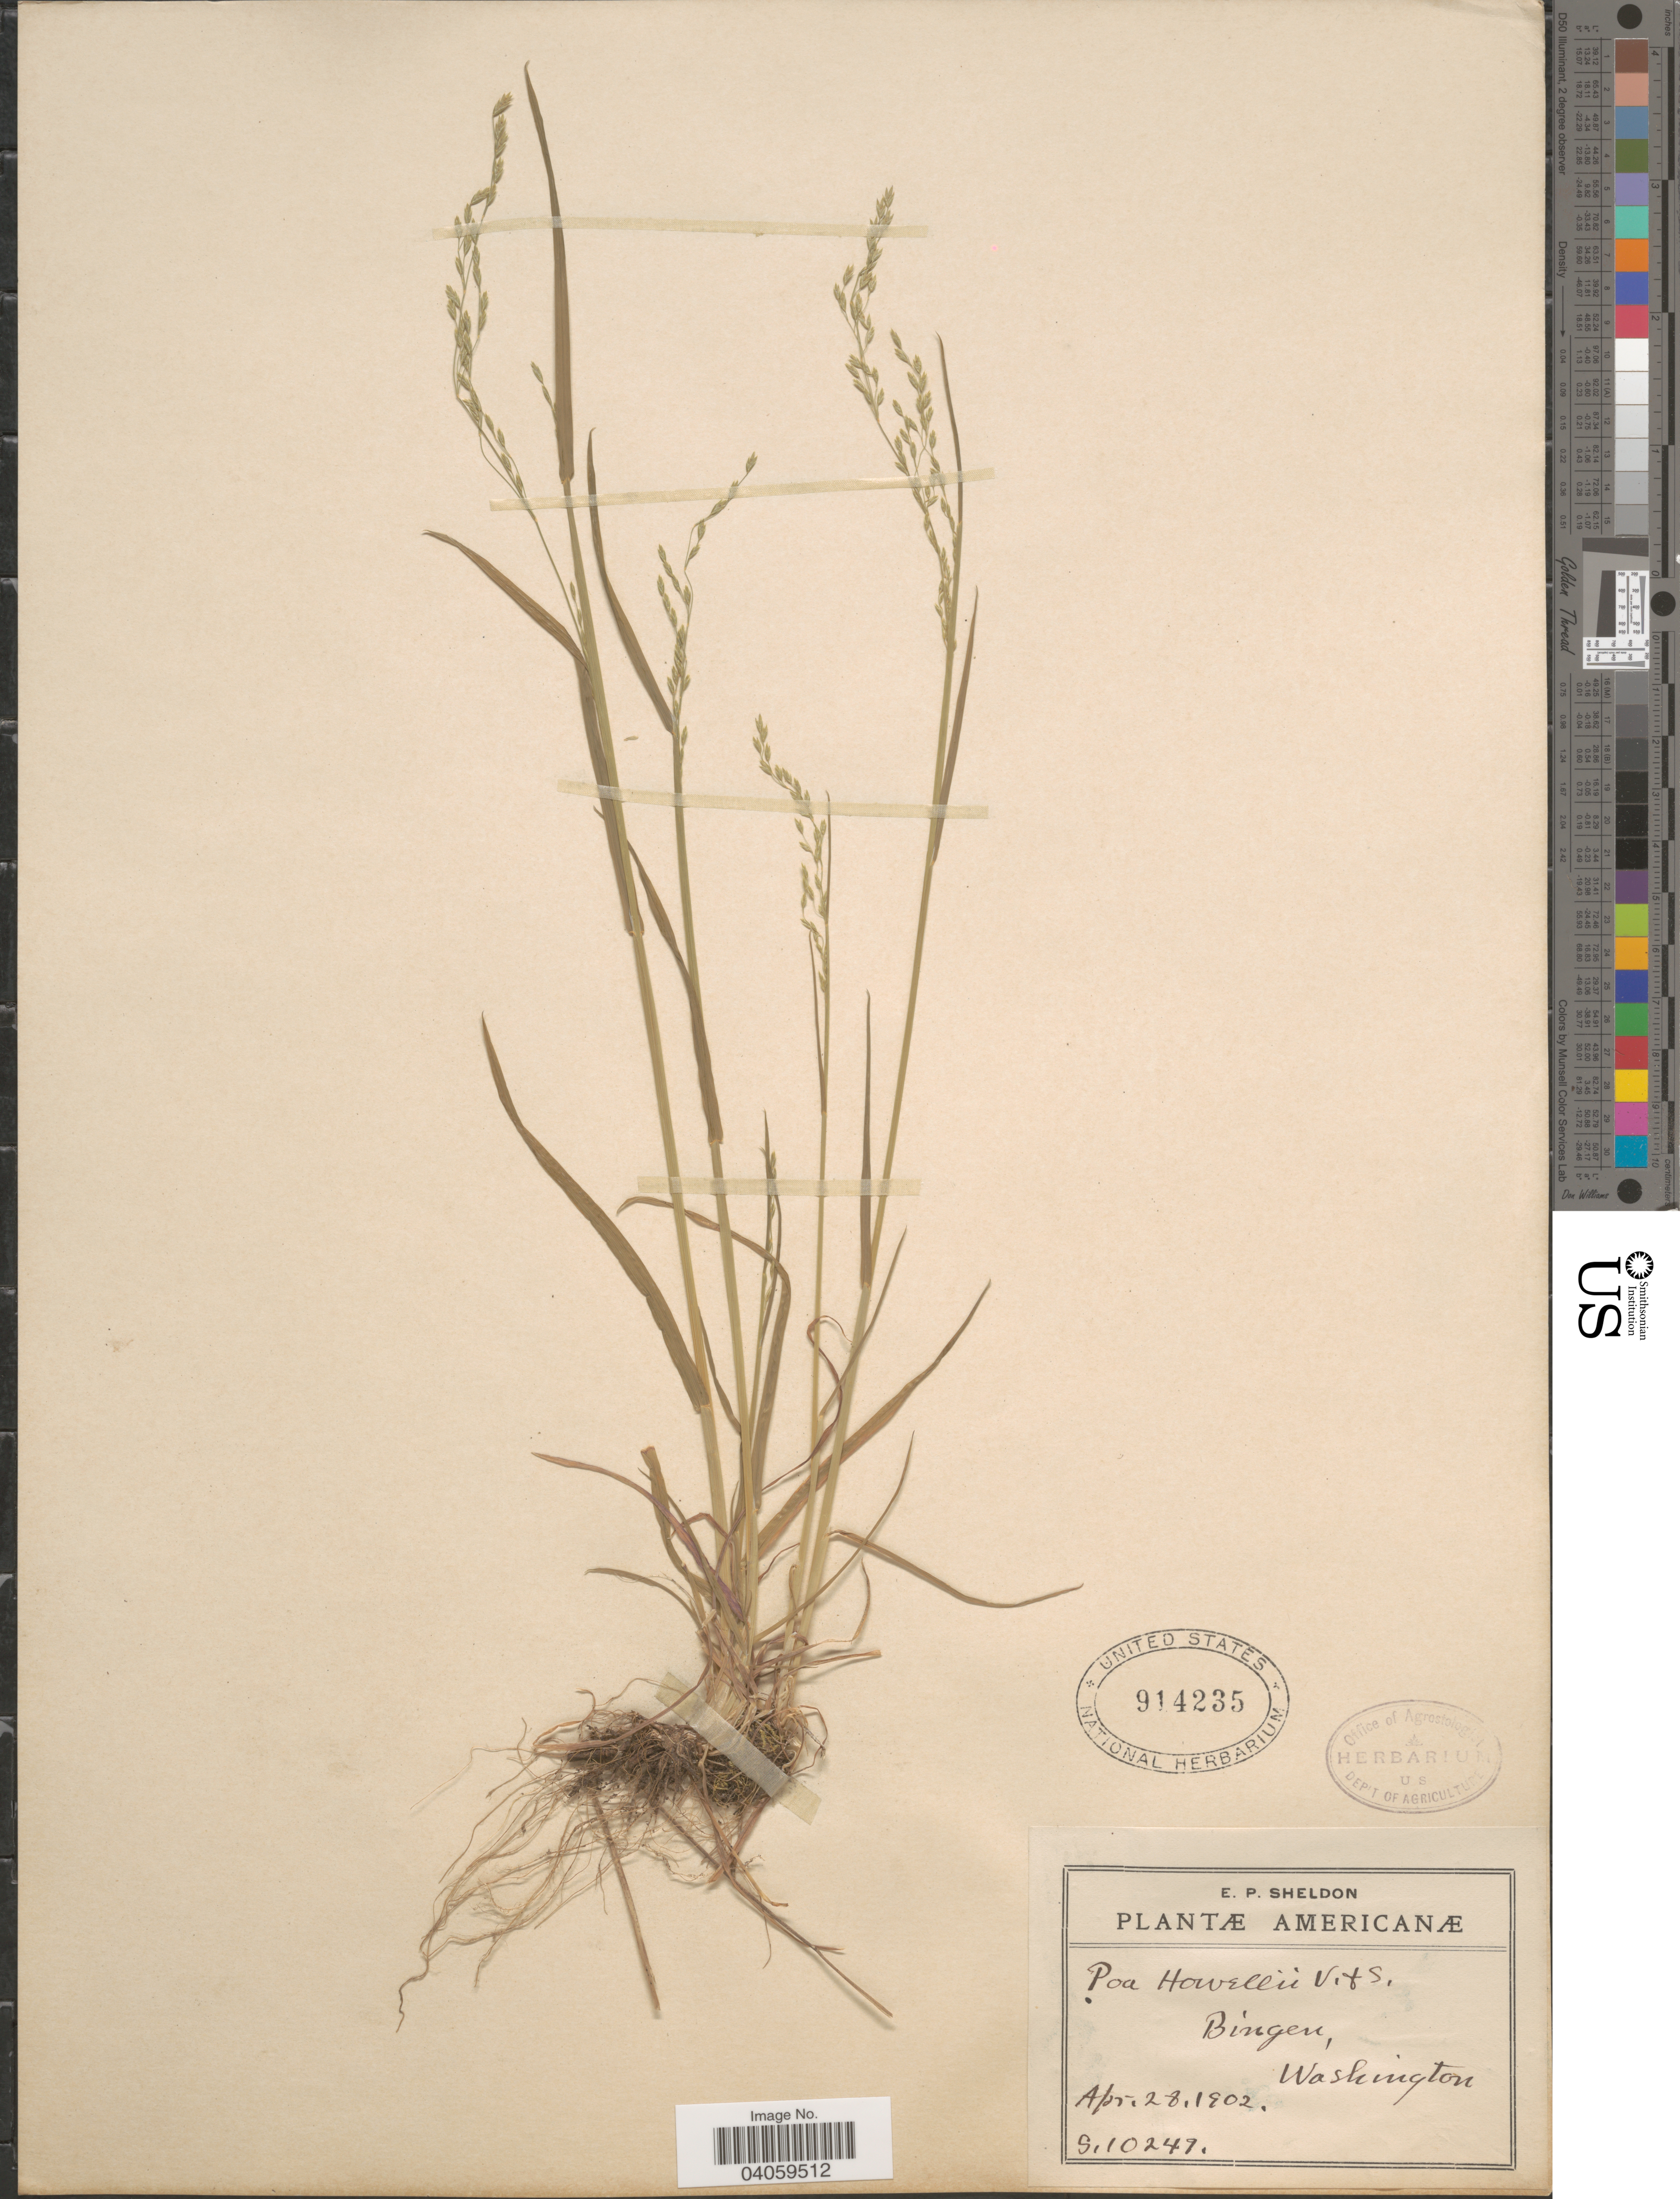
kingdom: Plantae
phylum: Tracheophyta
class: Liliopsida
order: Poales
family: Poaceae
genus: Poa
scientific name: Poa howellii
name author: Vasey & Scribn.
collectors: E. P. Sheldon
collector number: S10247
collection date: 1902-04-28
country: United States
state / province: Washington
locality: Bingen.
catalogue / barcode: US 914235